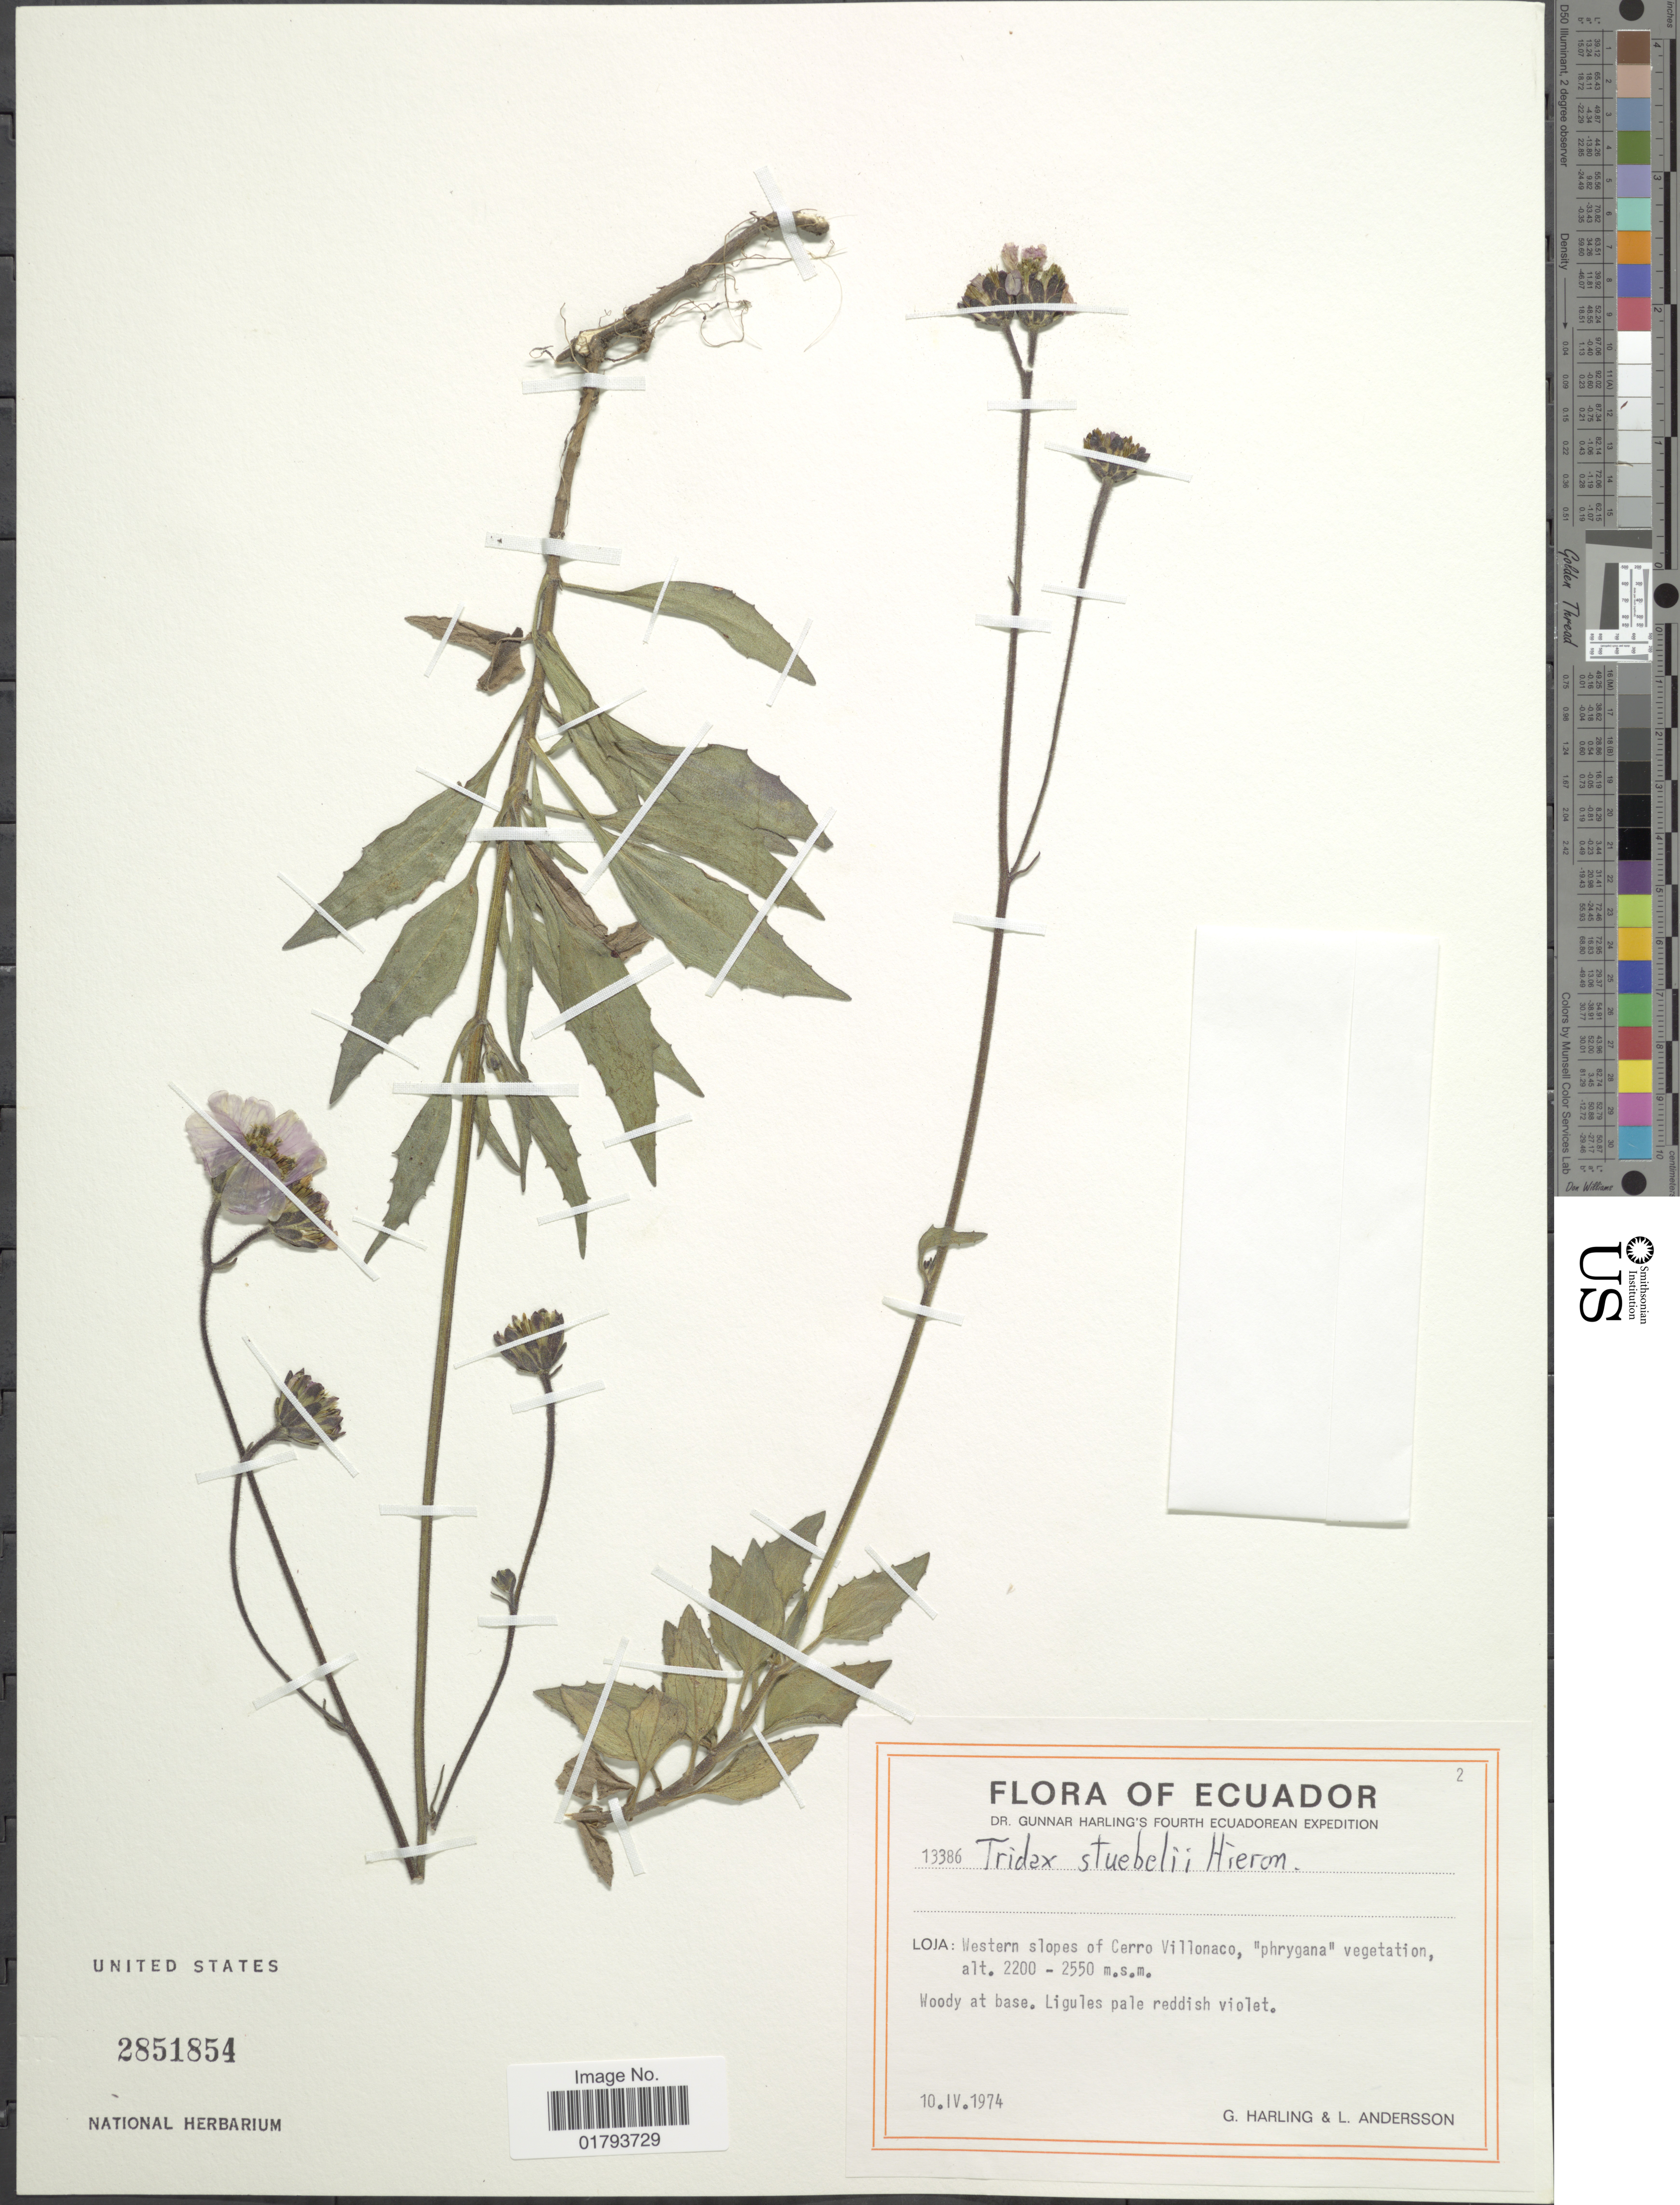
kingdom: Plantae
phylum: Tracheophyta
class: Magnoliopsida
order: Asterales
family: Asteraceae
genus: Tridax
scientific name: Tridax stuebelii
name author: Hieron.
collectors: G. Harling & L. Andersson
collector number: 13386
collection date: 1974-04-10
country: Ecuador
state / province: Loja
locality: Western slopes of Cerro Villanaco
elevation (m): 2200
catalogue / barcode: US 2851854